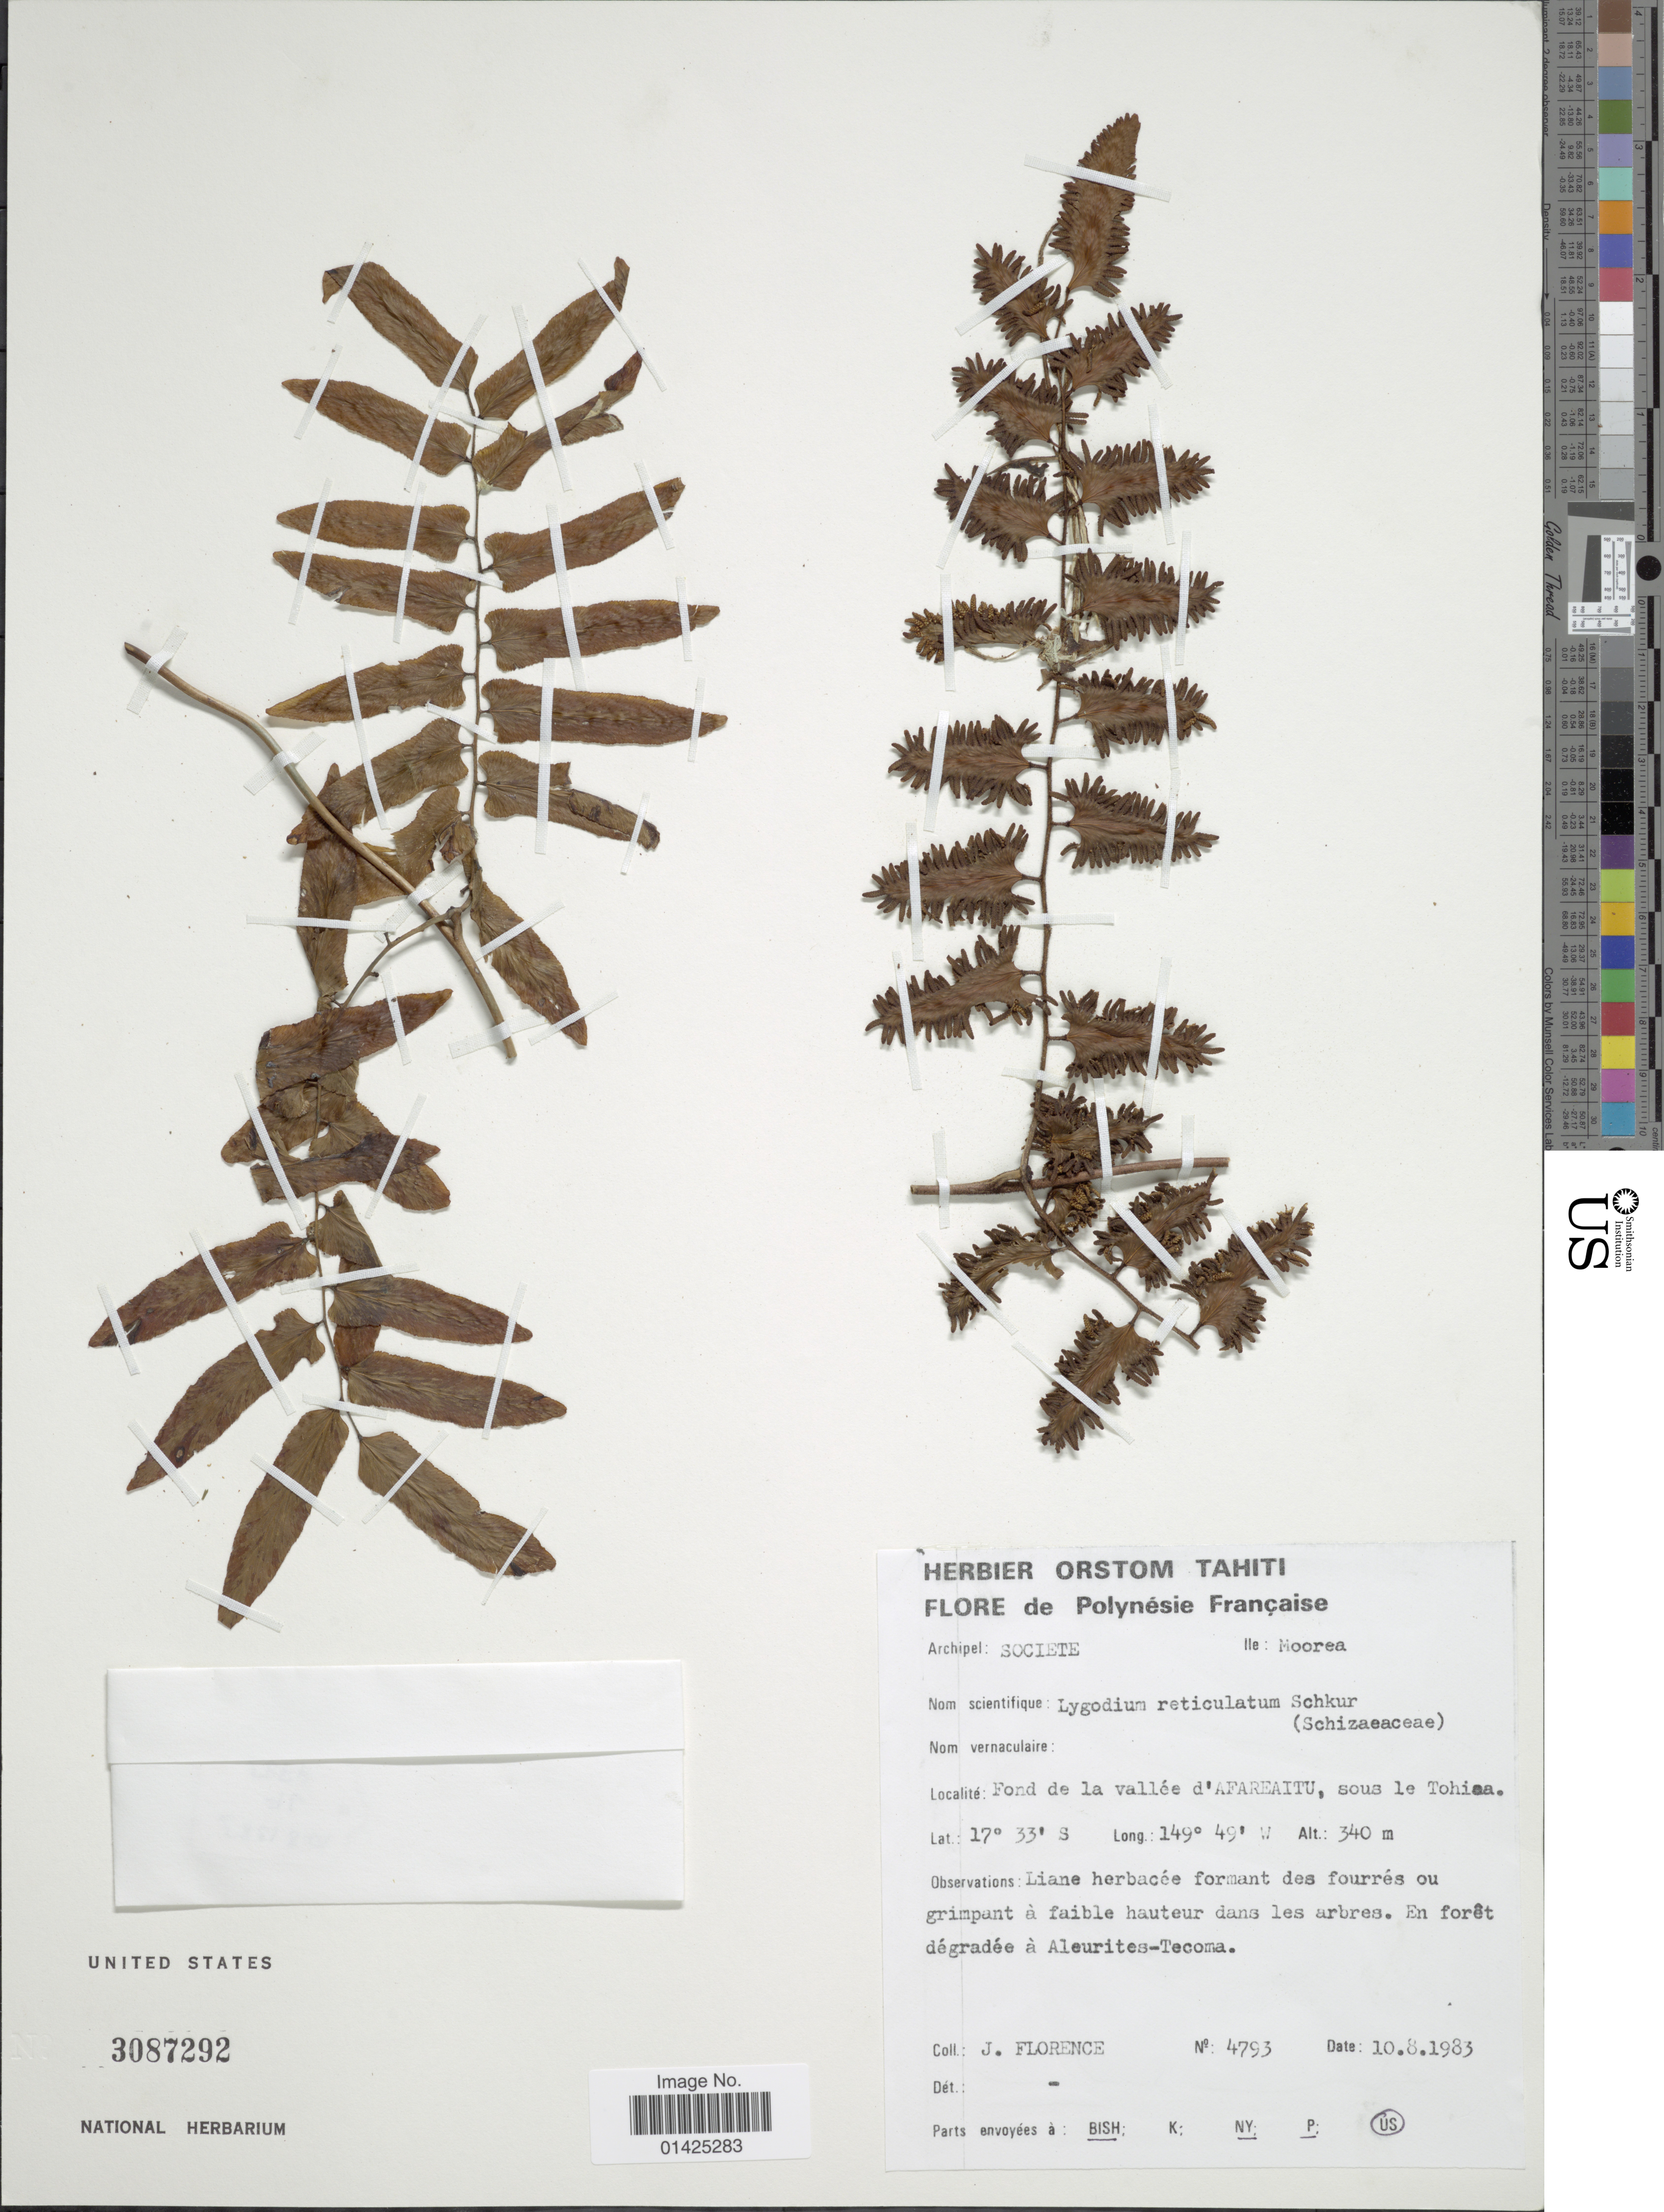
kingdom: Plantae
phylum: Tracheophyta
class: Polypodiopsida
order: Schizaeales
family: Lygodiaceae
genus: Lygodium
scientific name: Lygodium reticulatum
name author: Schkuhr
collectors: J. Florence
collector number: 4793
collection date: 1983-08-10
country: French Polynesia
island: Moorea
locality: Archipel Societe, Ile Moorea, Fond de la vallée d'AFAREAITU, sous le Tohiea.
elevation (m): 340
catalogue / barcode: US 3087292